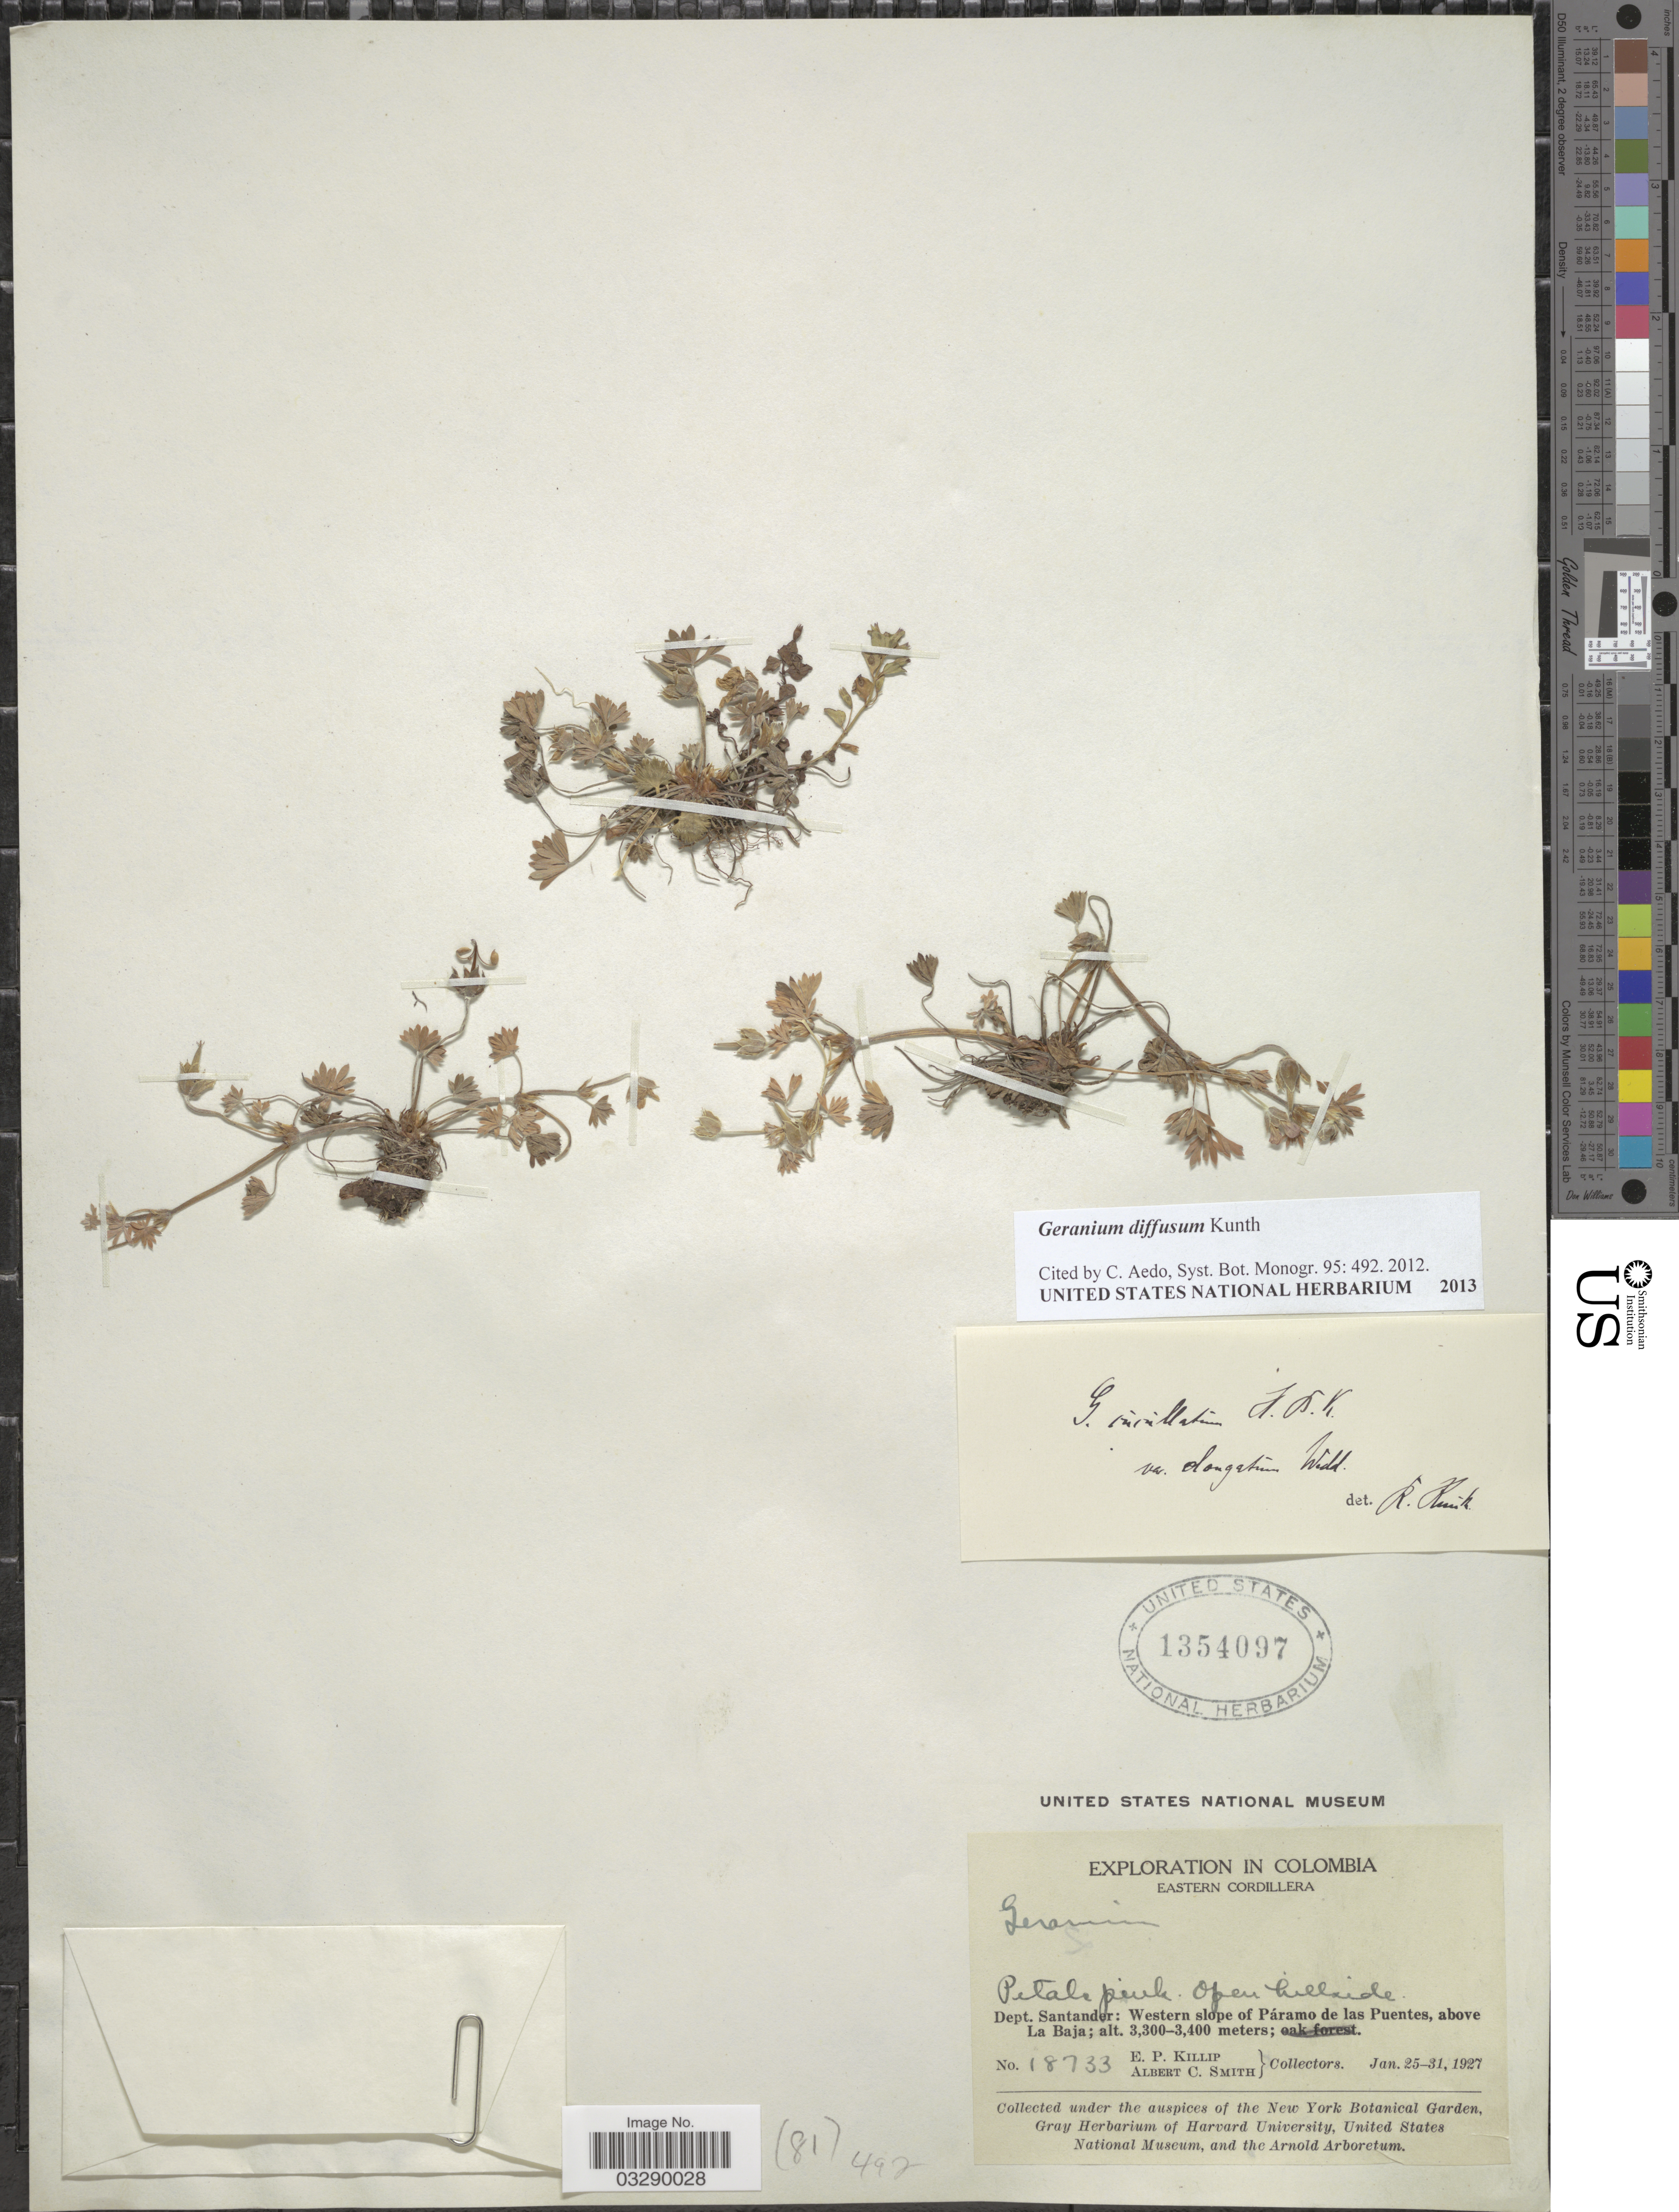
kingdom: Plantae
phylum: Tracheophyta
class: Magnoliopsida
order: Geraniales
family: Geraniaceae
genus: Geranium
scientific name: Geranium diffusum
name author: Kunth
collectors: E. P. Killip & A. C. Smith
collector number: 18733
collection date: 1927-01-25/1927-01-31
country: Colombia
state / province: Santander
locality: Eastern Cordillera. Dept. Santander: Western slope of Páramo de las Puentes, above La Baja.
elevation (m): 3300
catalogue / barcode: US 1354097